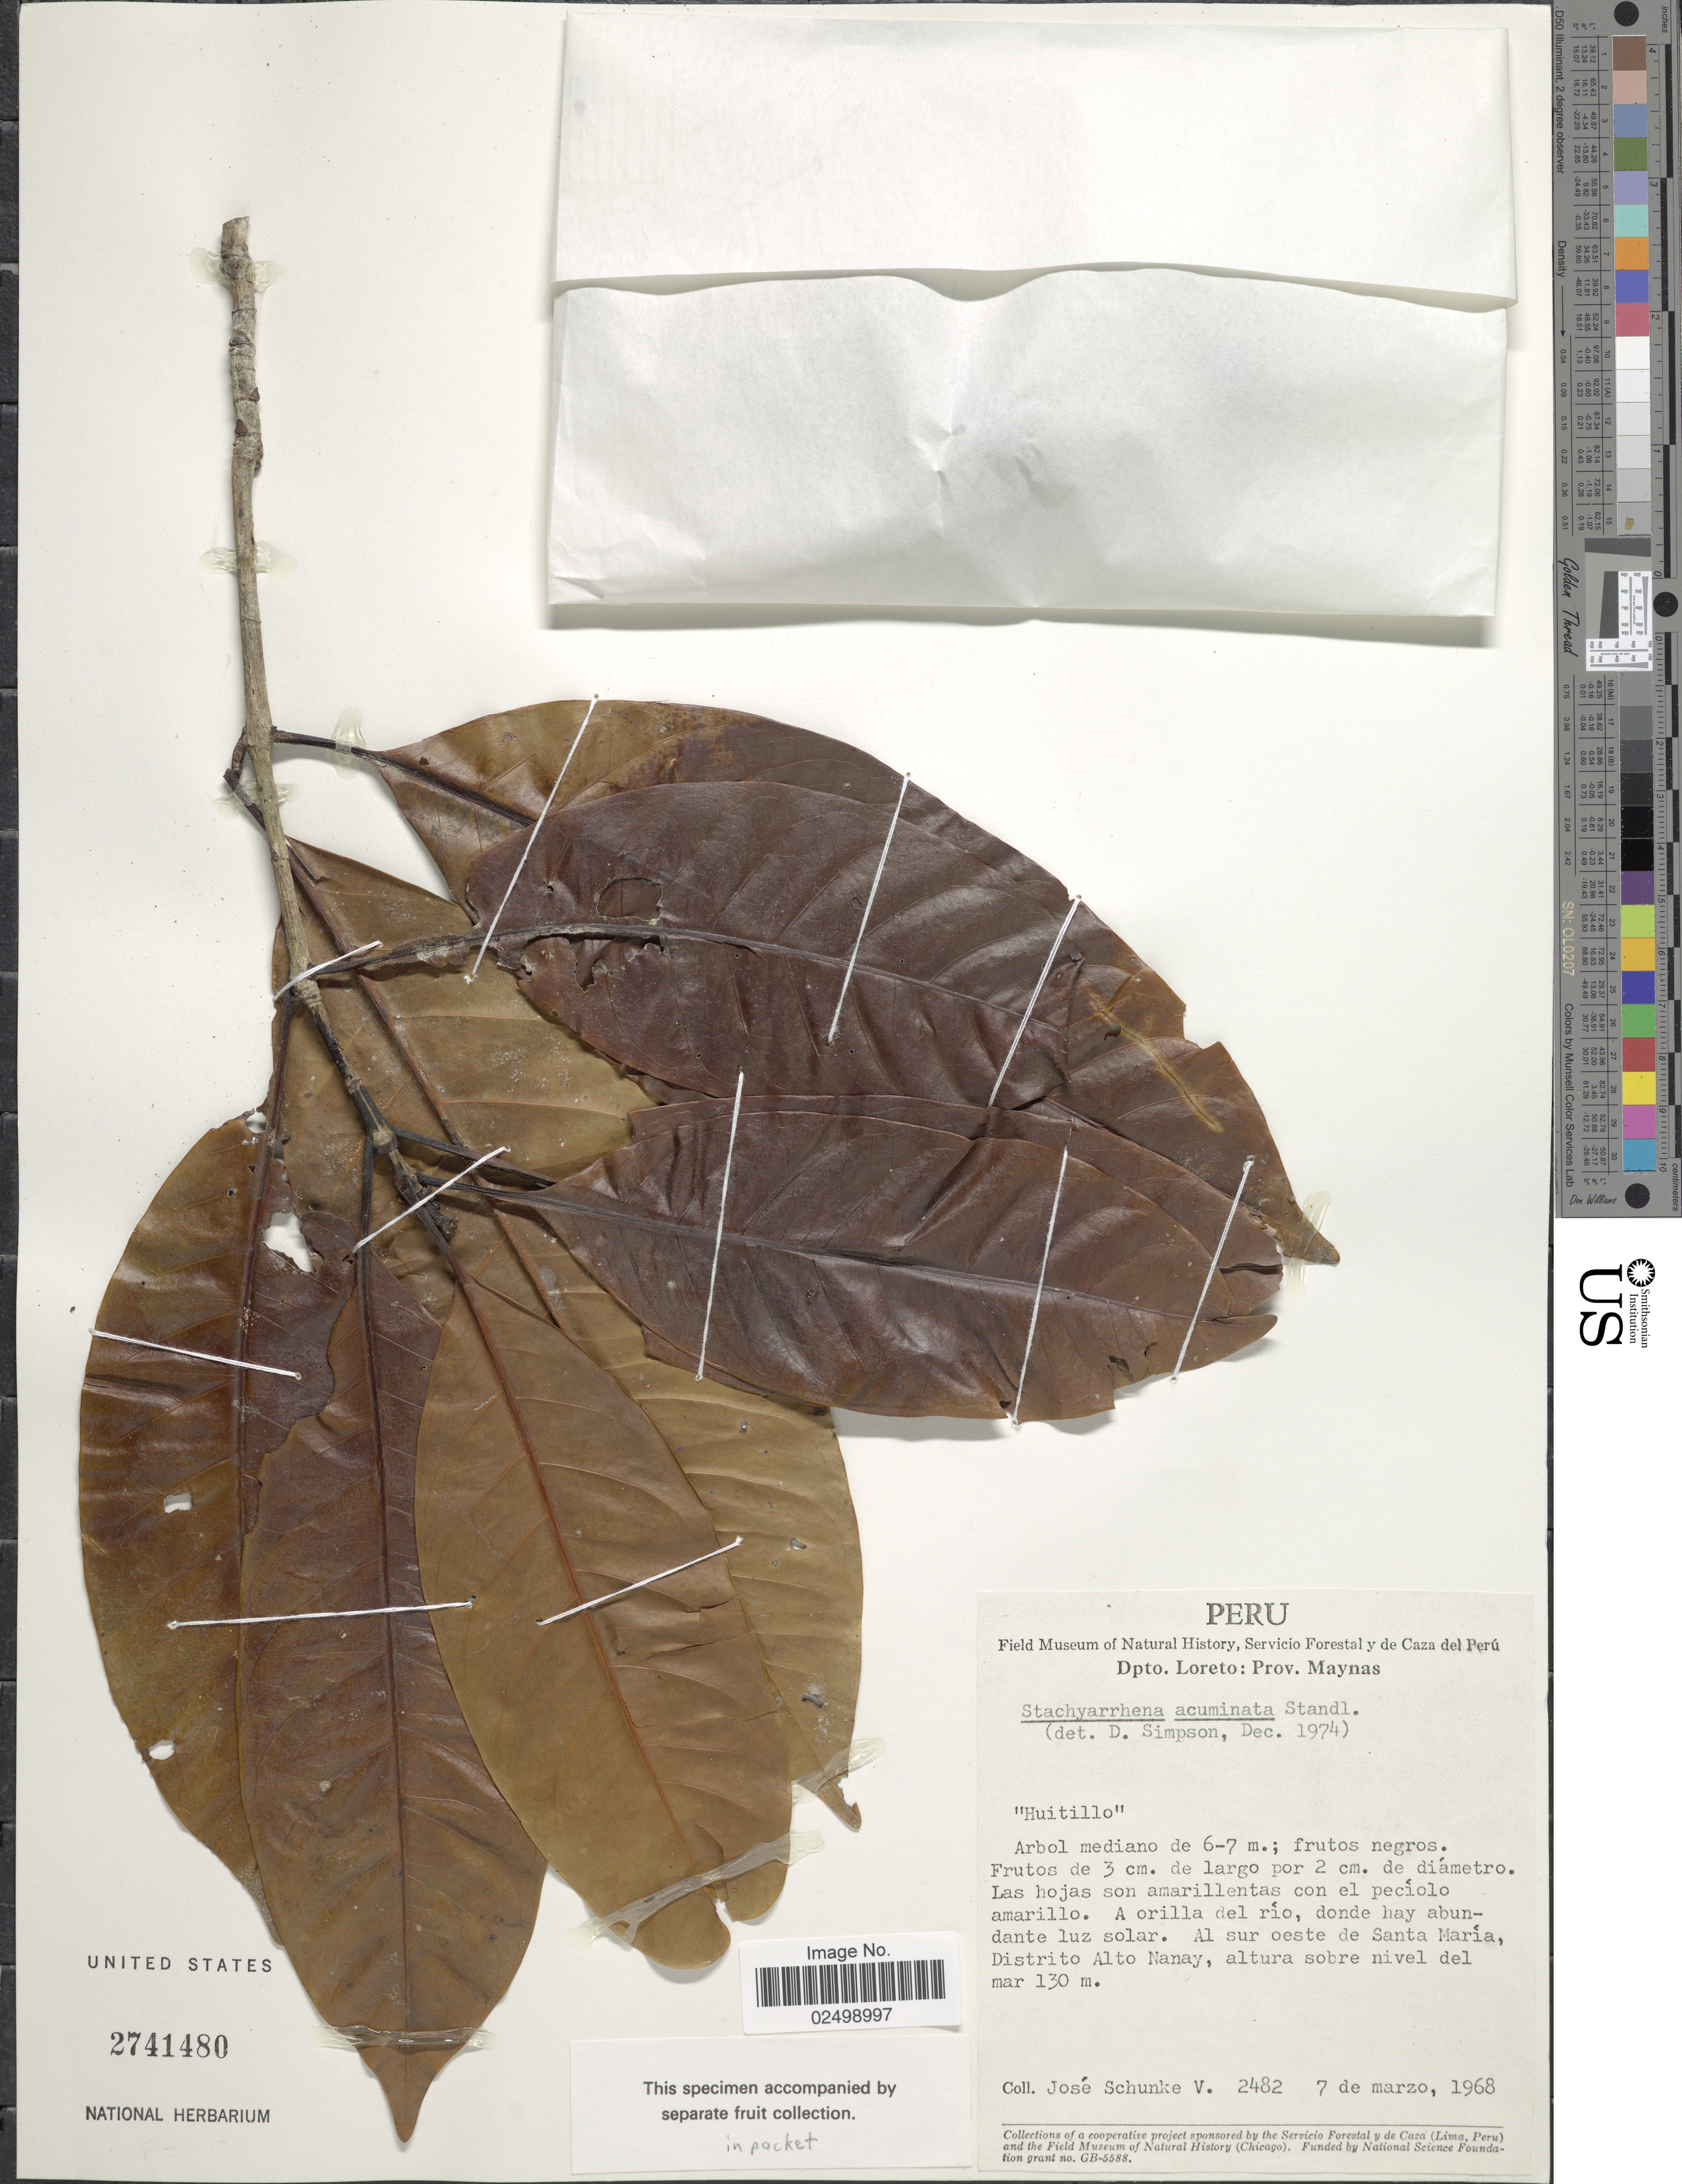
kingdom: Plantae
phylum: Tracheophyta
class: Magnoliopsida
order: Gentianales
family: Rubiaceae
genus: Stachyarrhena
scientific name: Stachyarrhena acuminata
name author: Standl.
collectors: J. Schunke Vigo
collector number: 2482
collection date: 1968-03-07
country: Peru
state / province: Loreto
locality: Dpto. Loreto: Prov. Maynas. Al sur oeste de Santa Maria, Distrito Alto Nanay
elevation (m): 130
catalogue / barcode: US 2741480